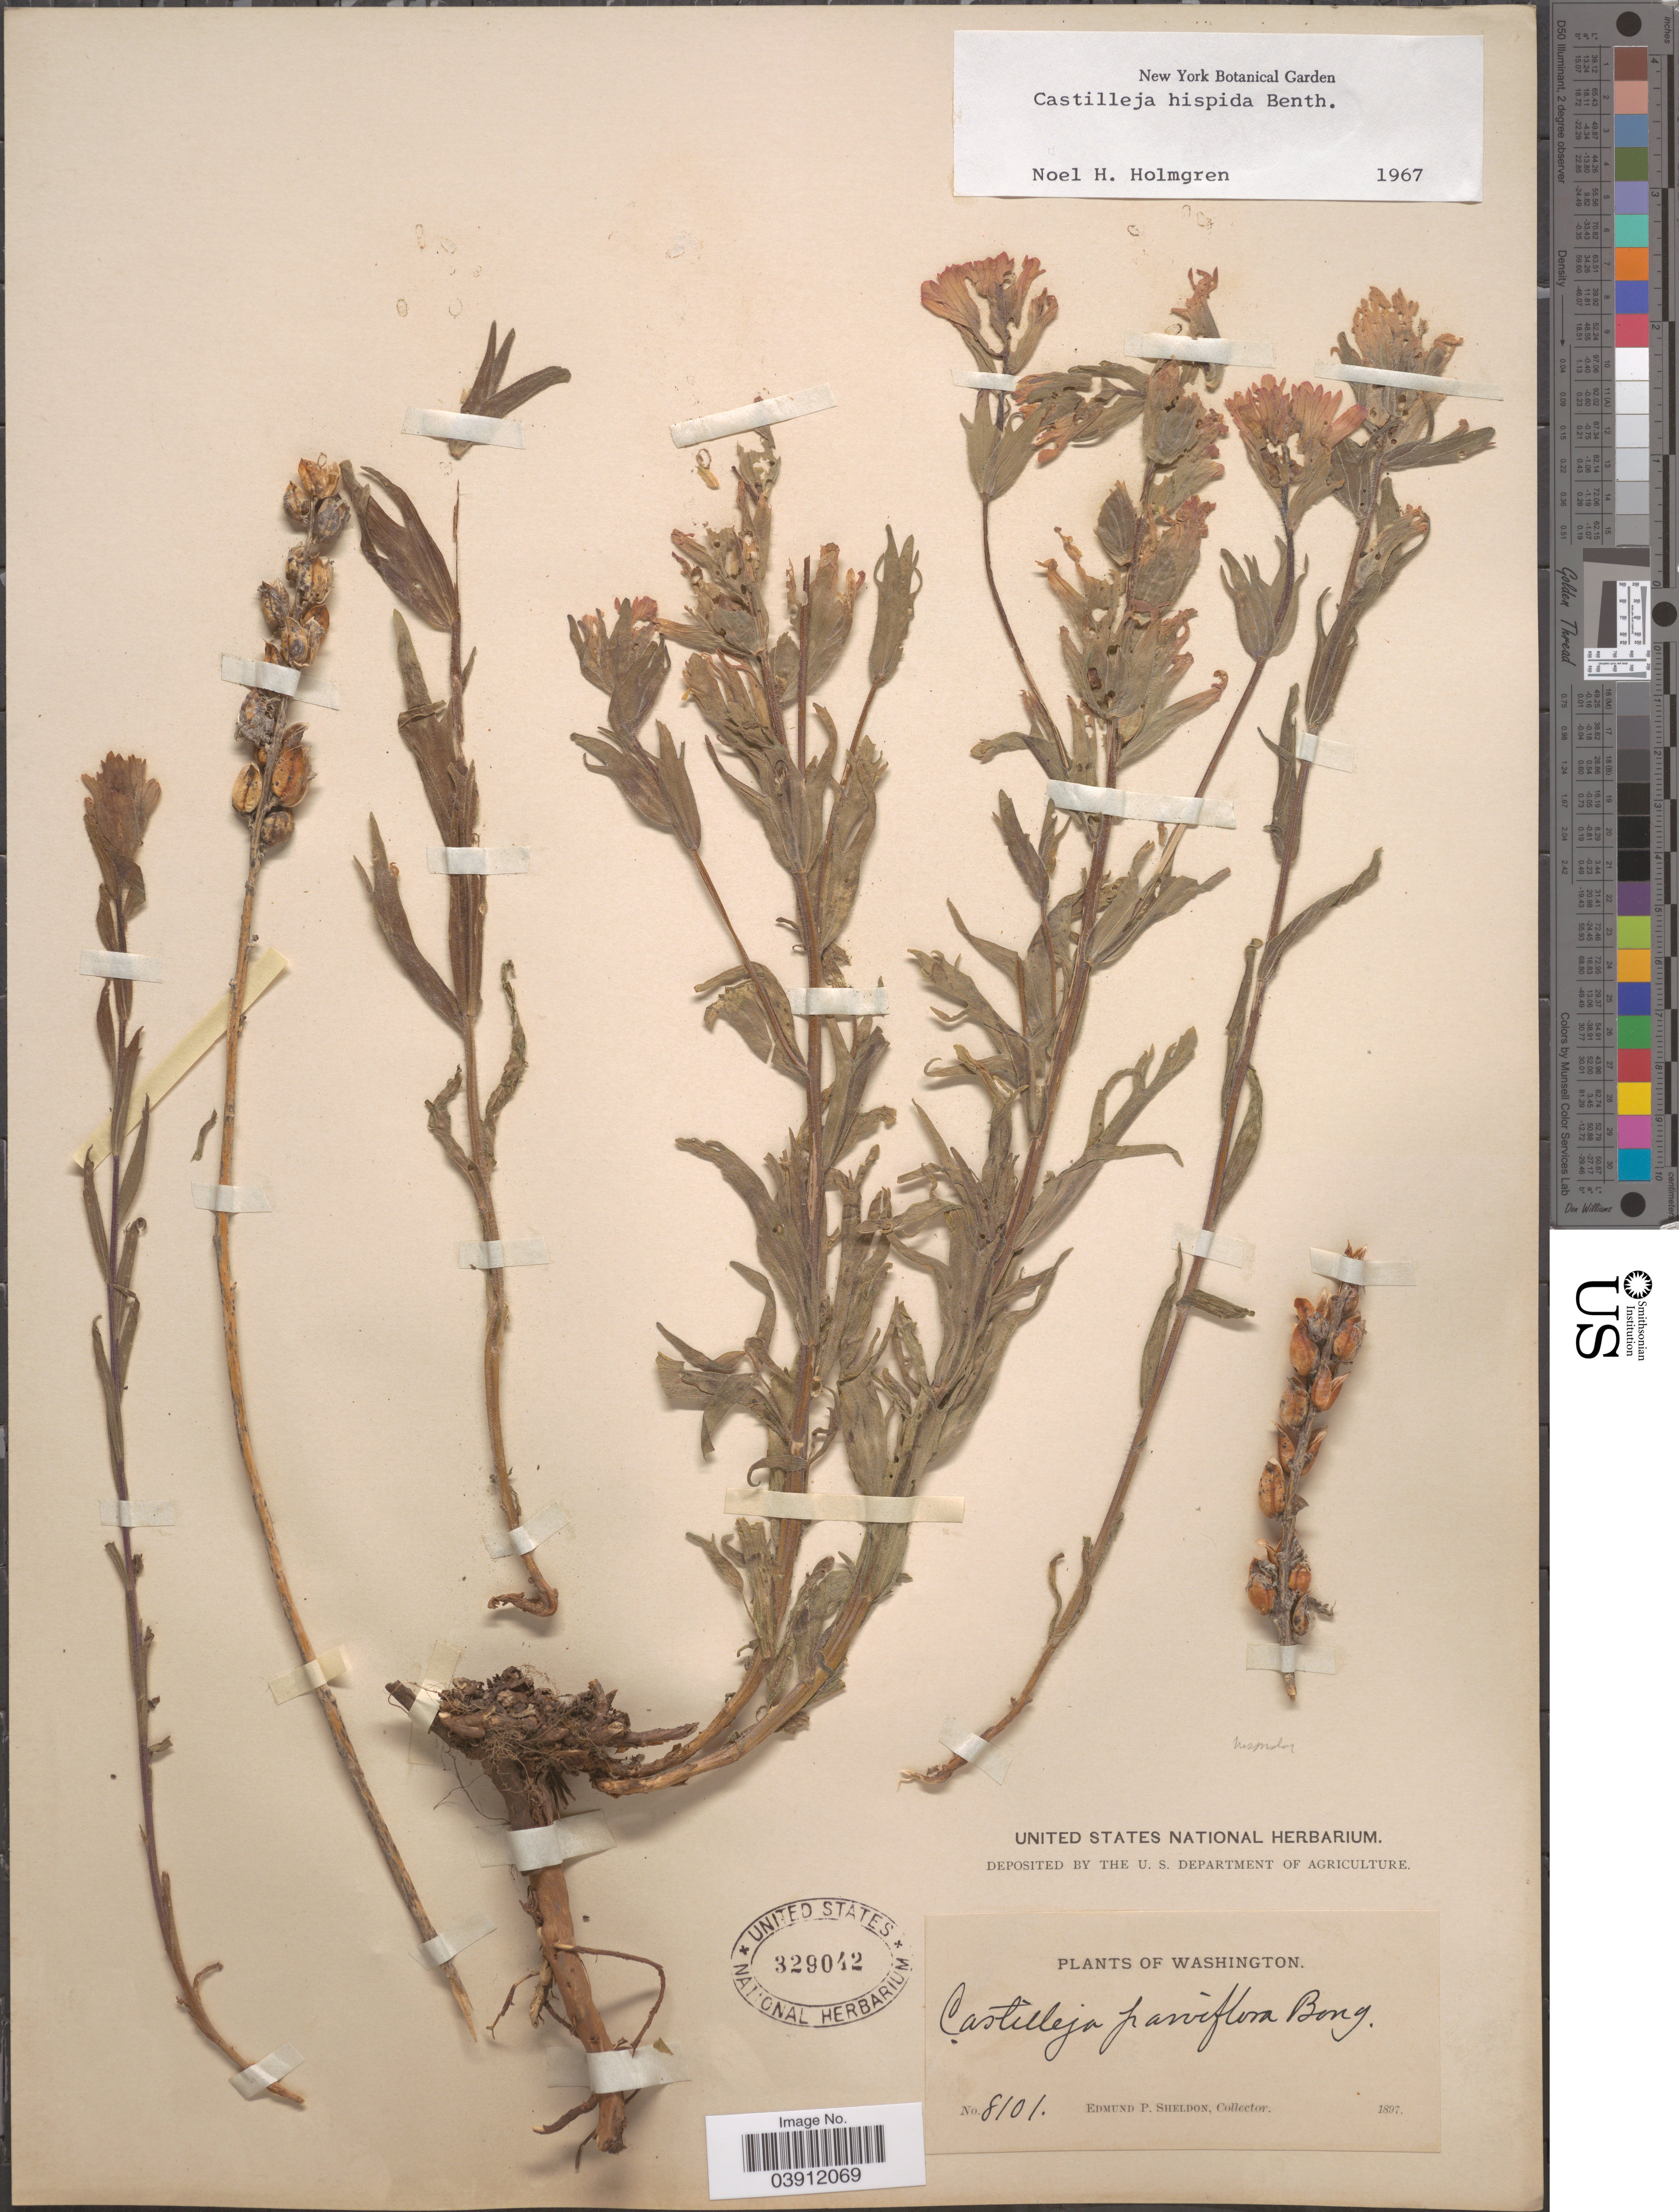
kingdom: Plantae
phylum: Tracheophyta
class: Magnoliopsida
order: Lamiales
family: Orobanchaceae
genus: Castilleja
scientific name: Castilleja hispida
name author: Benth. ex Hook.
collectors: E. P. Sheldon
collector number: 8101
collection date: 1897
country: United States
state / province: Washington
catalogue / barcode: US 329042